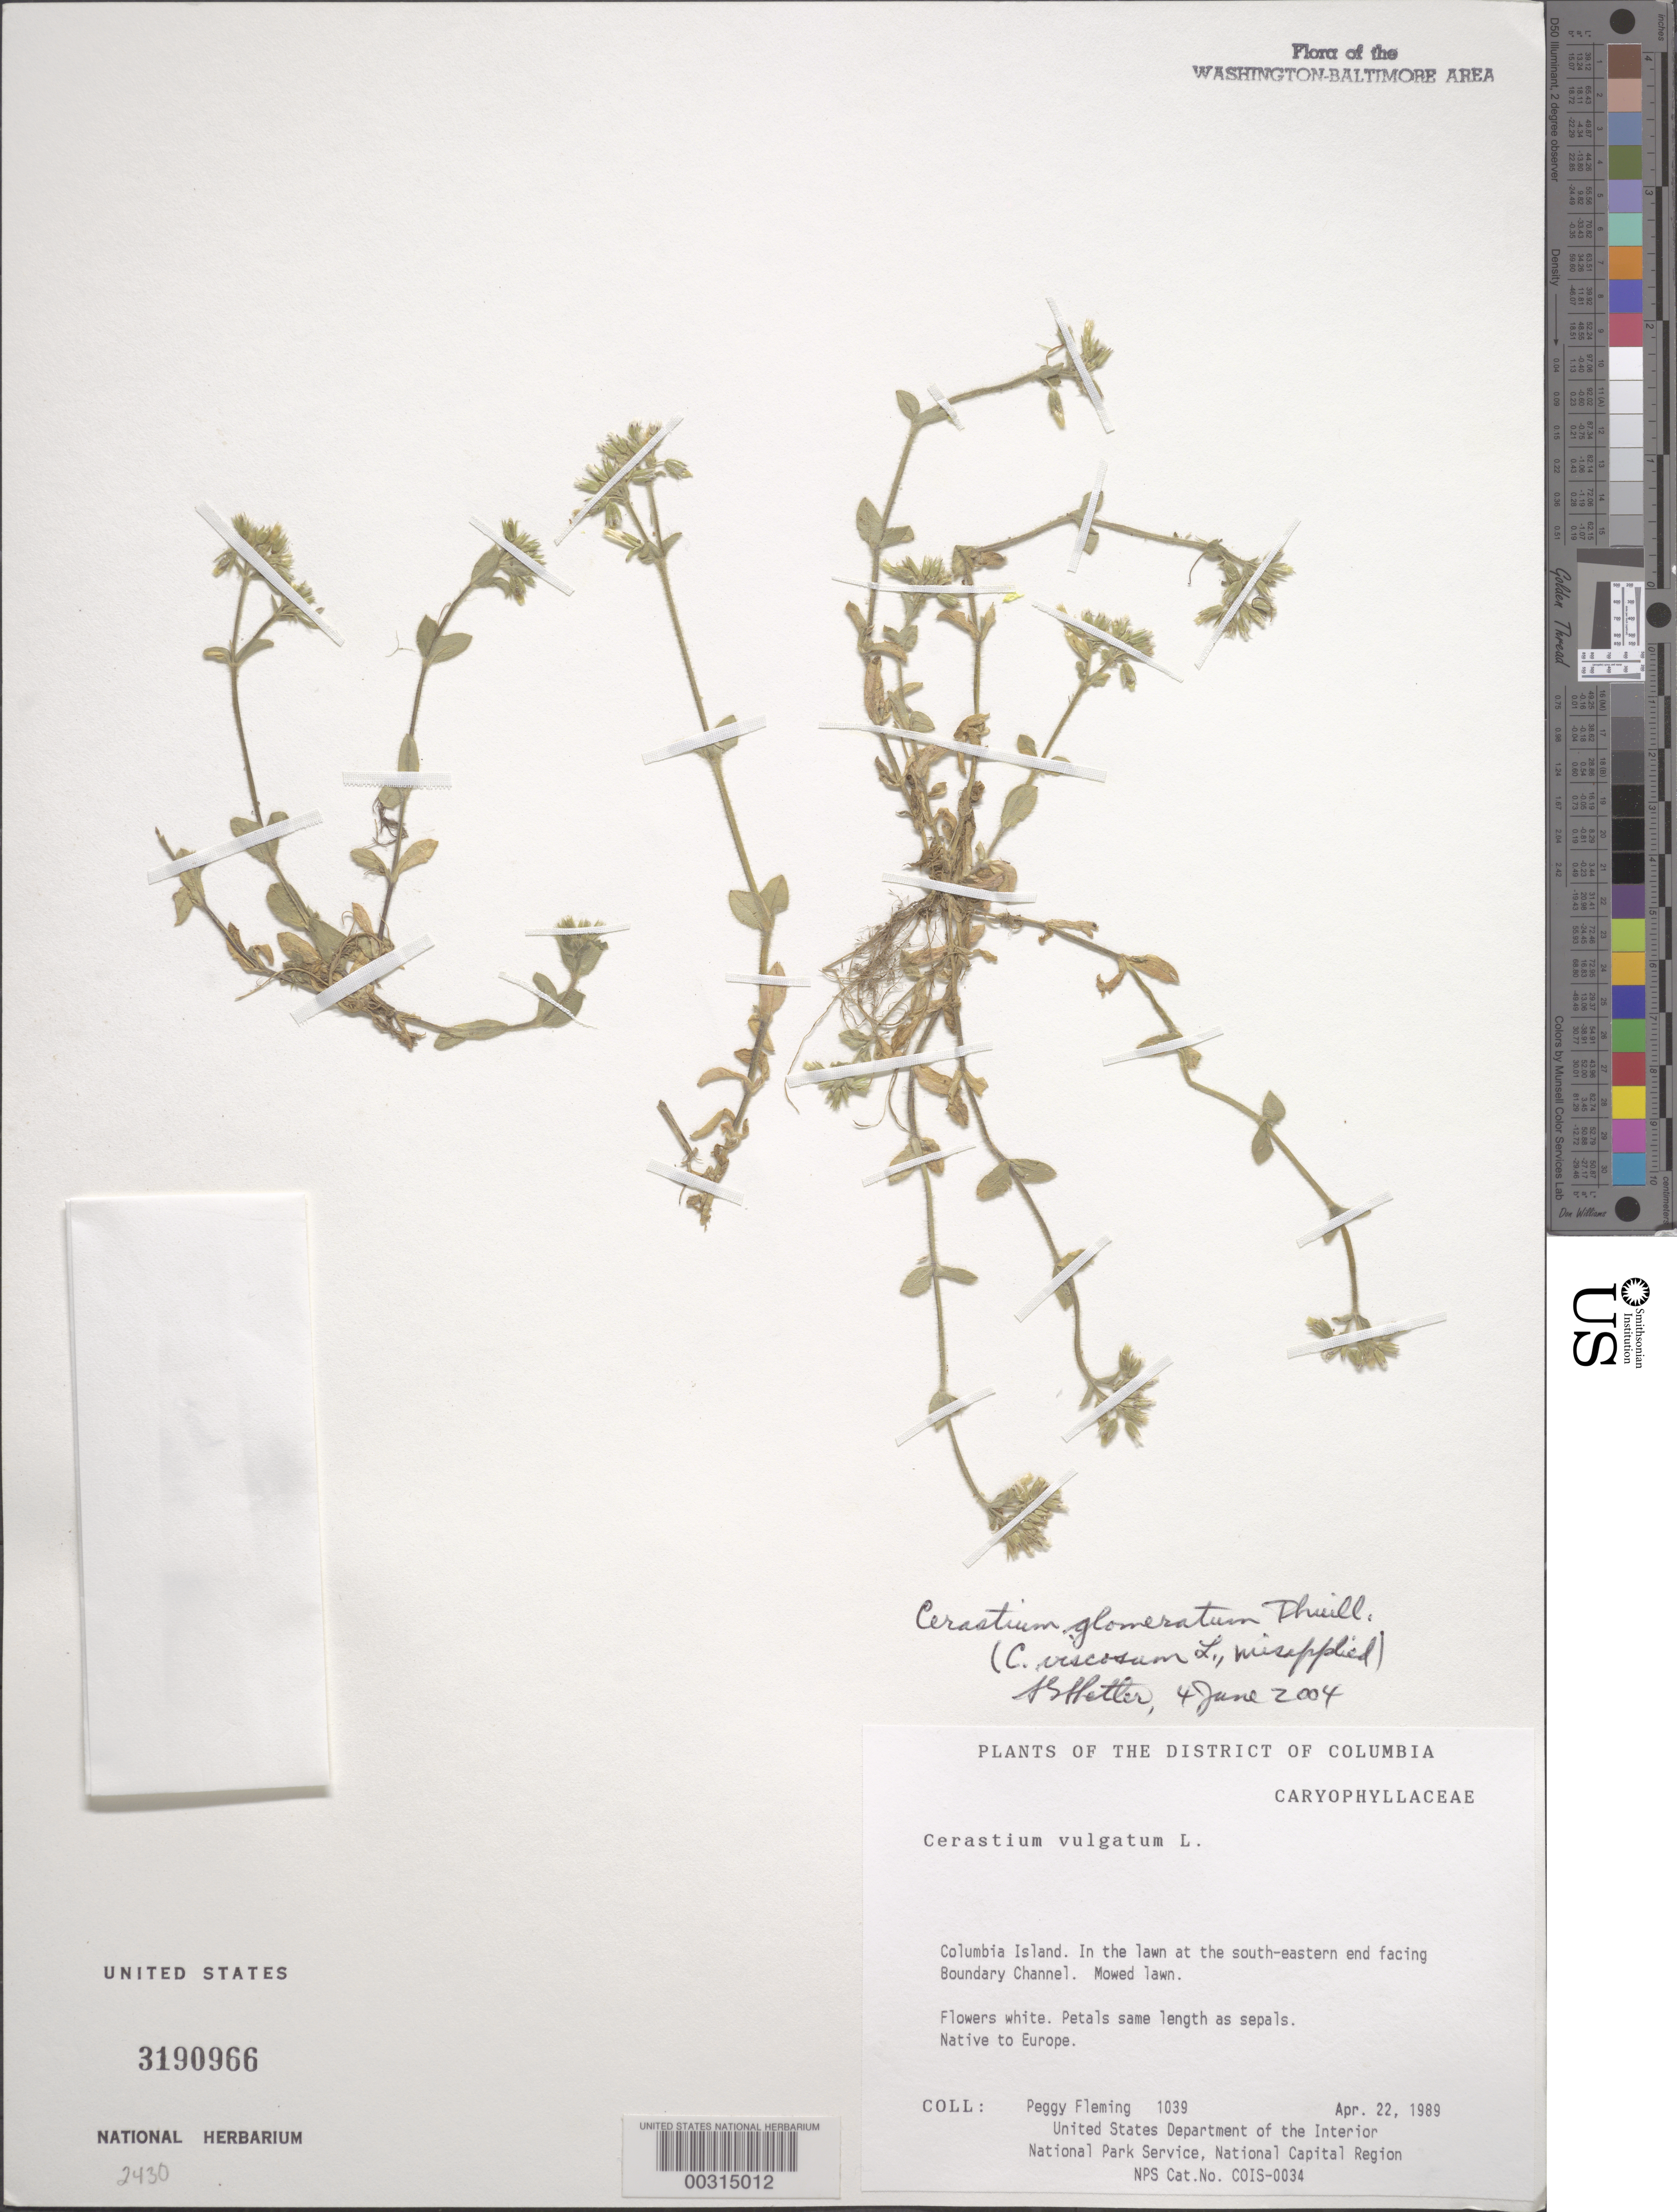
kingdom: Plantae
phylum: Tracheophyta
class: Magnoliopsida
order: Caryophyllales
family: Caryophyllaceae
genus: Cerastium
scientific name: Cerastium glomeratum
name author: Thuill.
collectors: P. Fleming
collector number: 1039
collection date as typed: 22 Apr 1989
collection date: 1989-04-22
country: United States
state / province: District of Columbia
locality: Columbia Island, in lawn at SE end of island facing Boundary Channel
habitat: Mowed lawn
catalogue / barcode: US 3190966